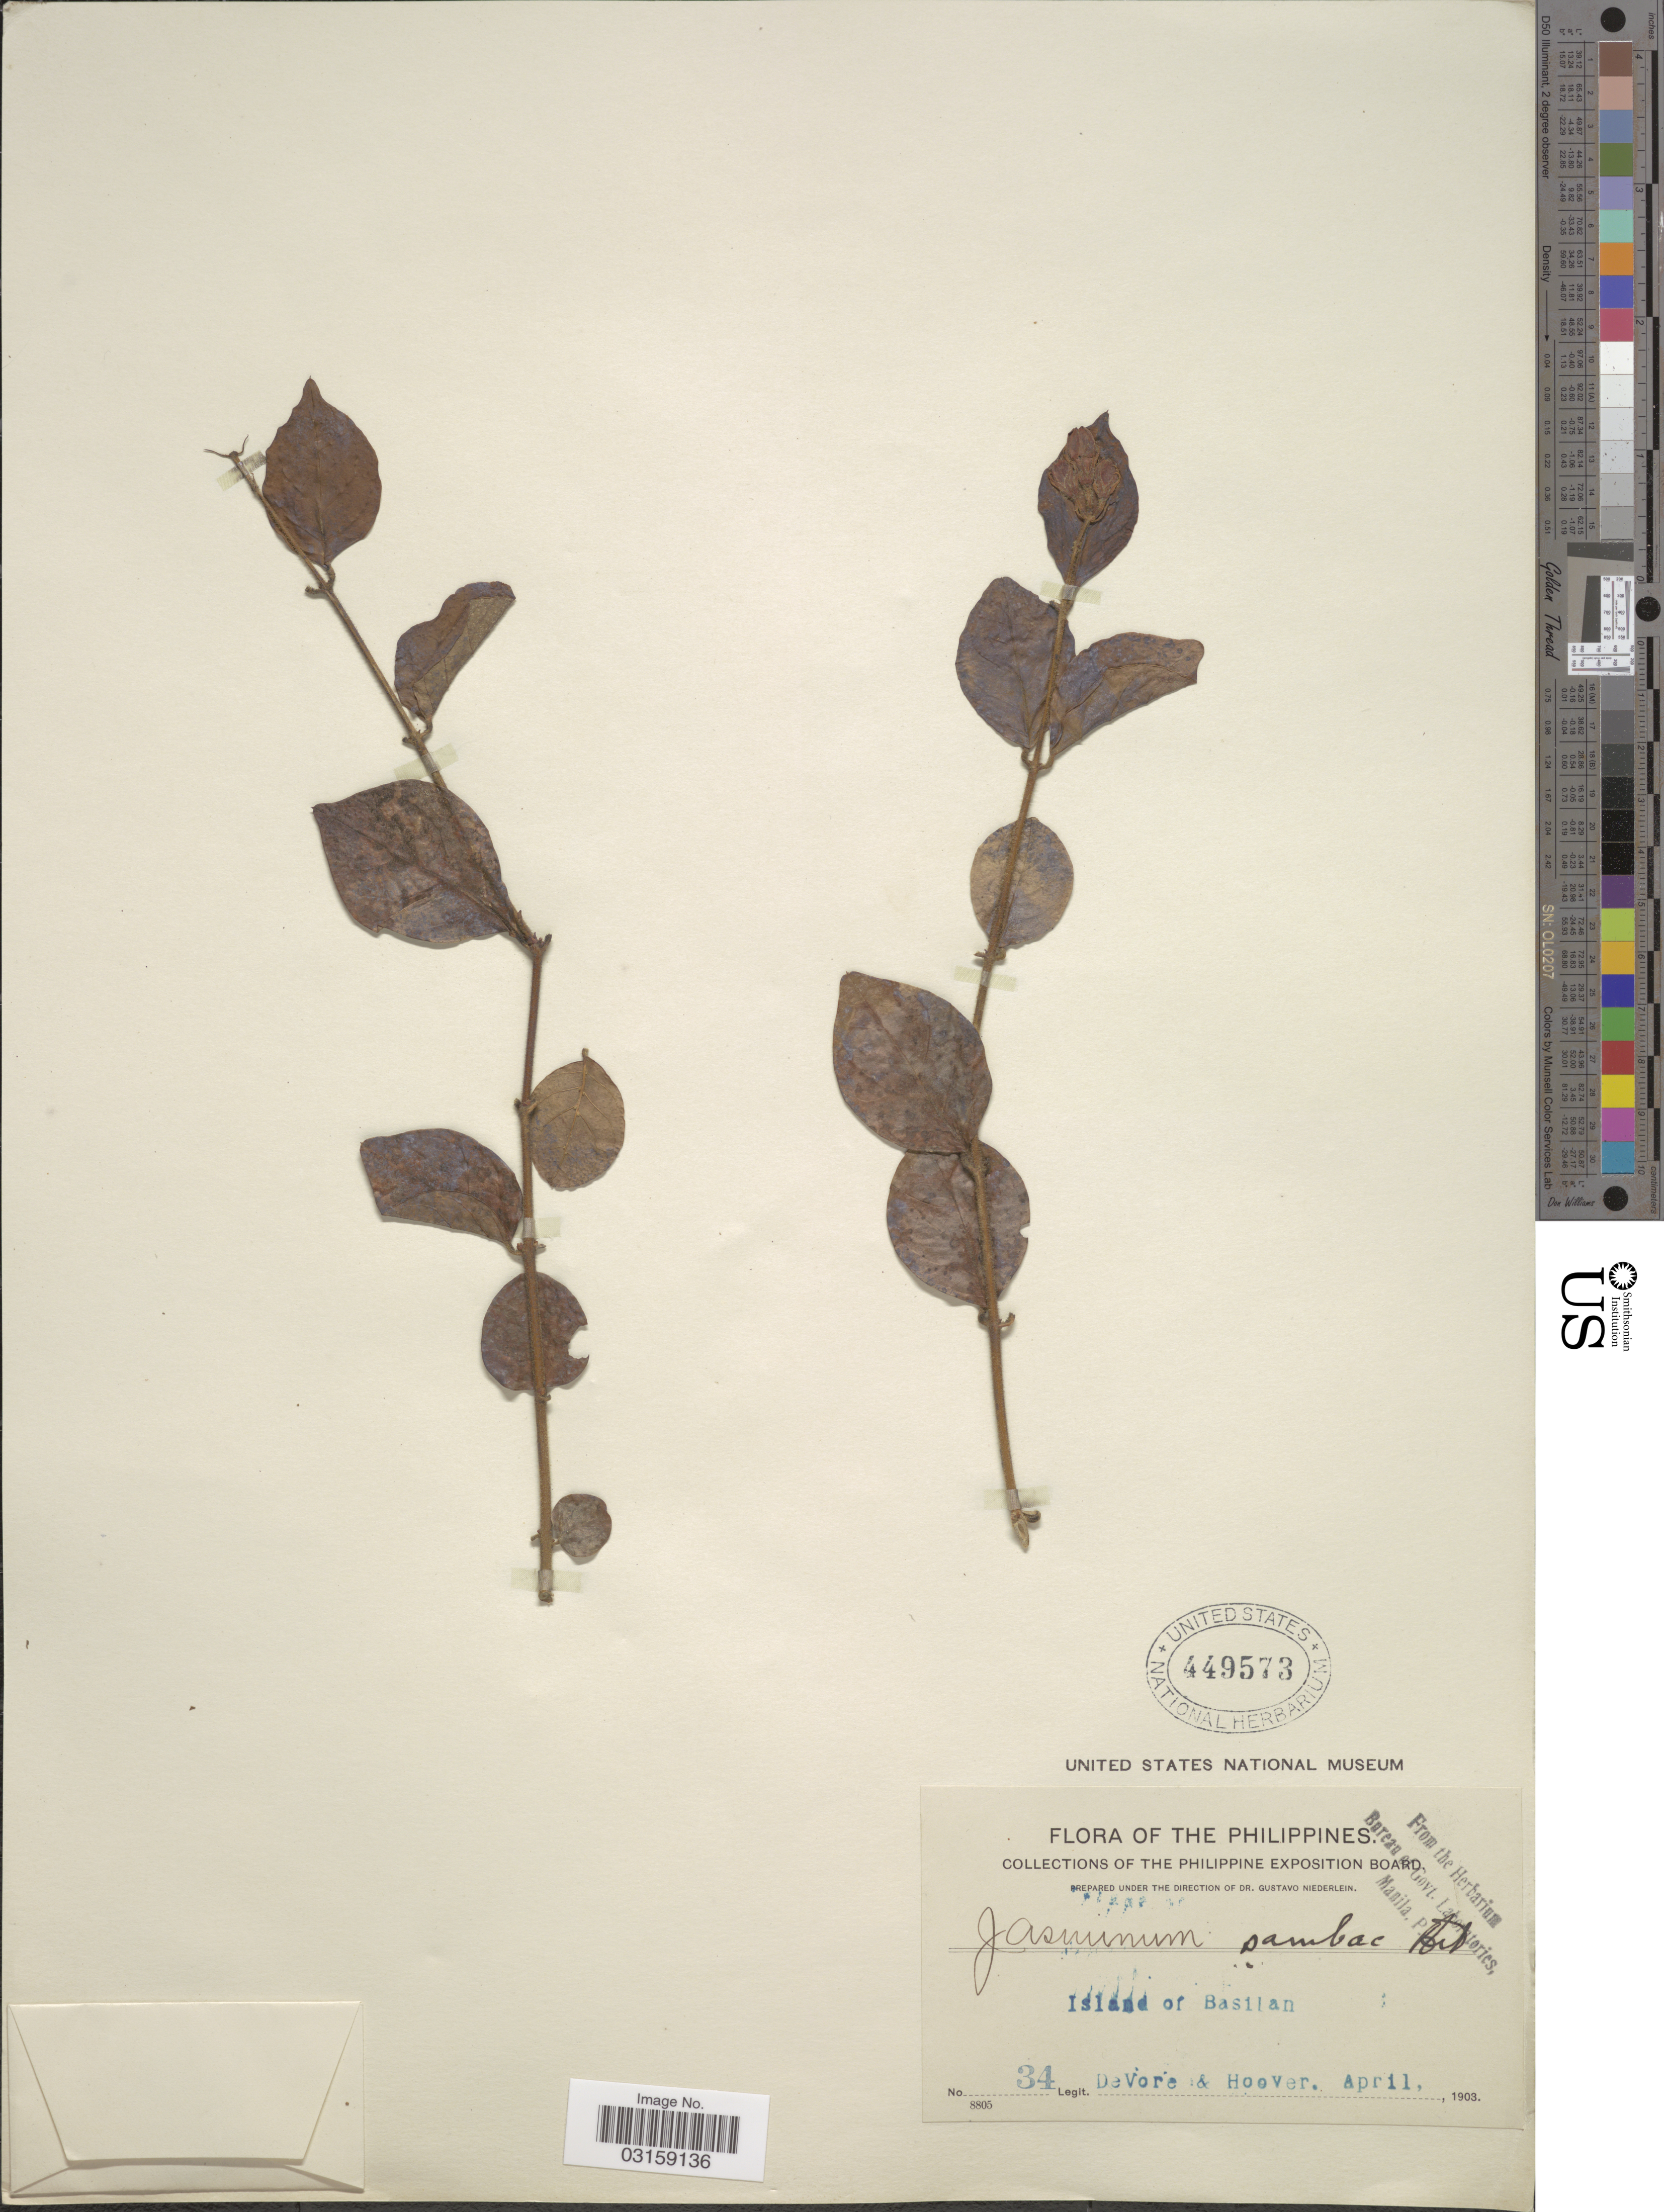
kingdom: Plantae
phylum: Tracheophyta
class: Magnoliopsida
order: Lamiales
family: Oleaceae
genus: Jasminum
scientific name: Jasminum sambac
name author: (L.) Aiton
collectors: B. F. DeVore & -- Hoover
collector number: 34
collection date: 1903-04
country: Philippines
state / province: Muslim Mindanao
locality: Island of Basilan.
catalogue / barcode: US 449573